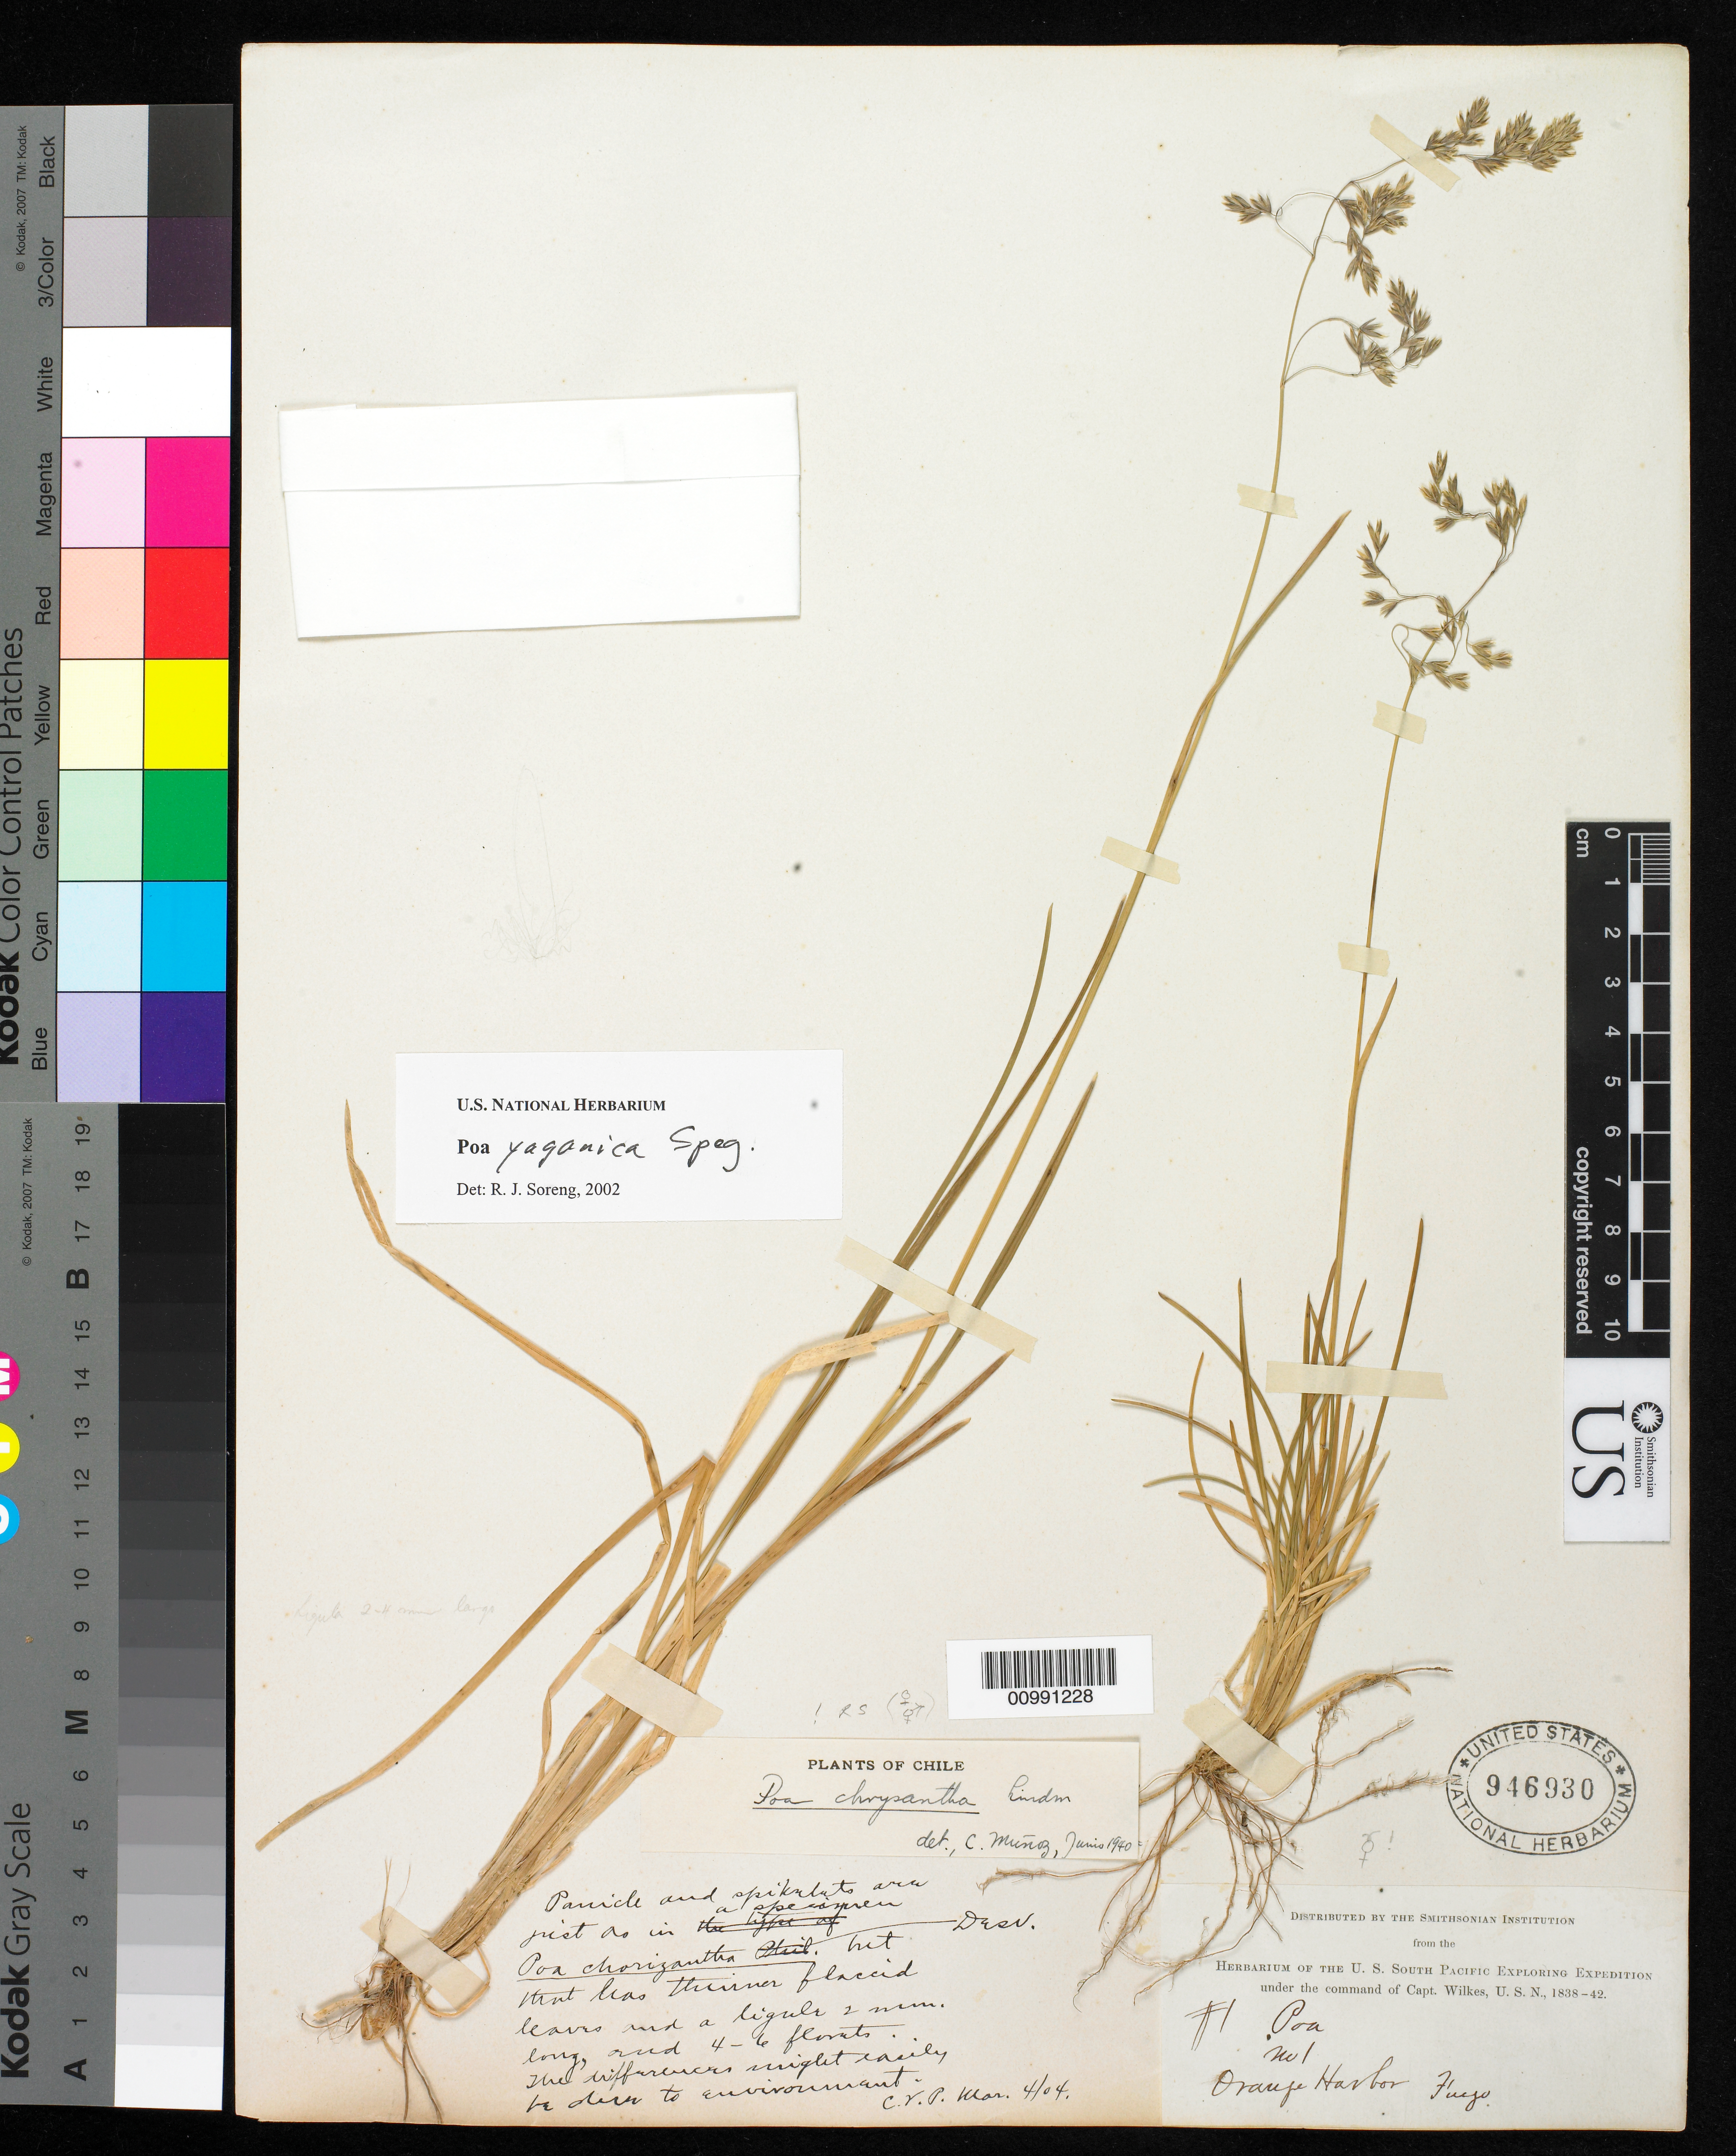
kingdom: Plantae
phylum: Tracheophyta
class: Liliopsida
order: Poales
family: Poaceae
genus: Poa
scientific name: Poa yaganica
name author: Speg.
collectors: Wilkes Explor. Exped.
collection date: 1838/1842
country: Argentina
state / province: Tierra del Fuego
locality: Orange Harbor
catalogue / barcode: US 946930